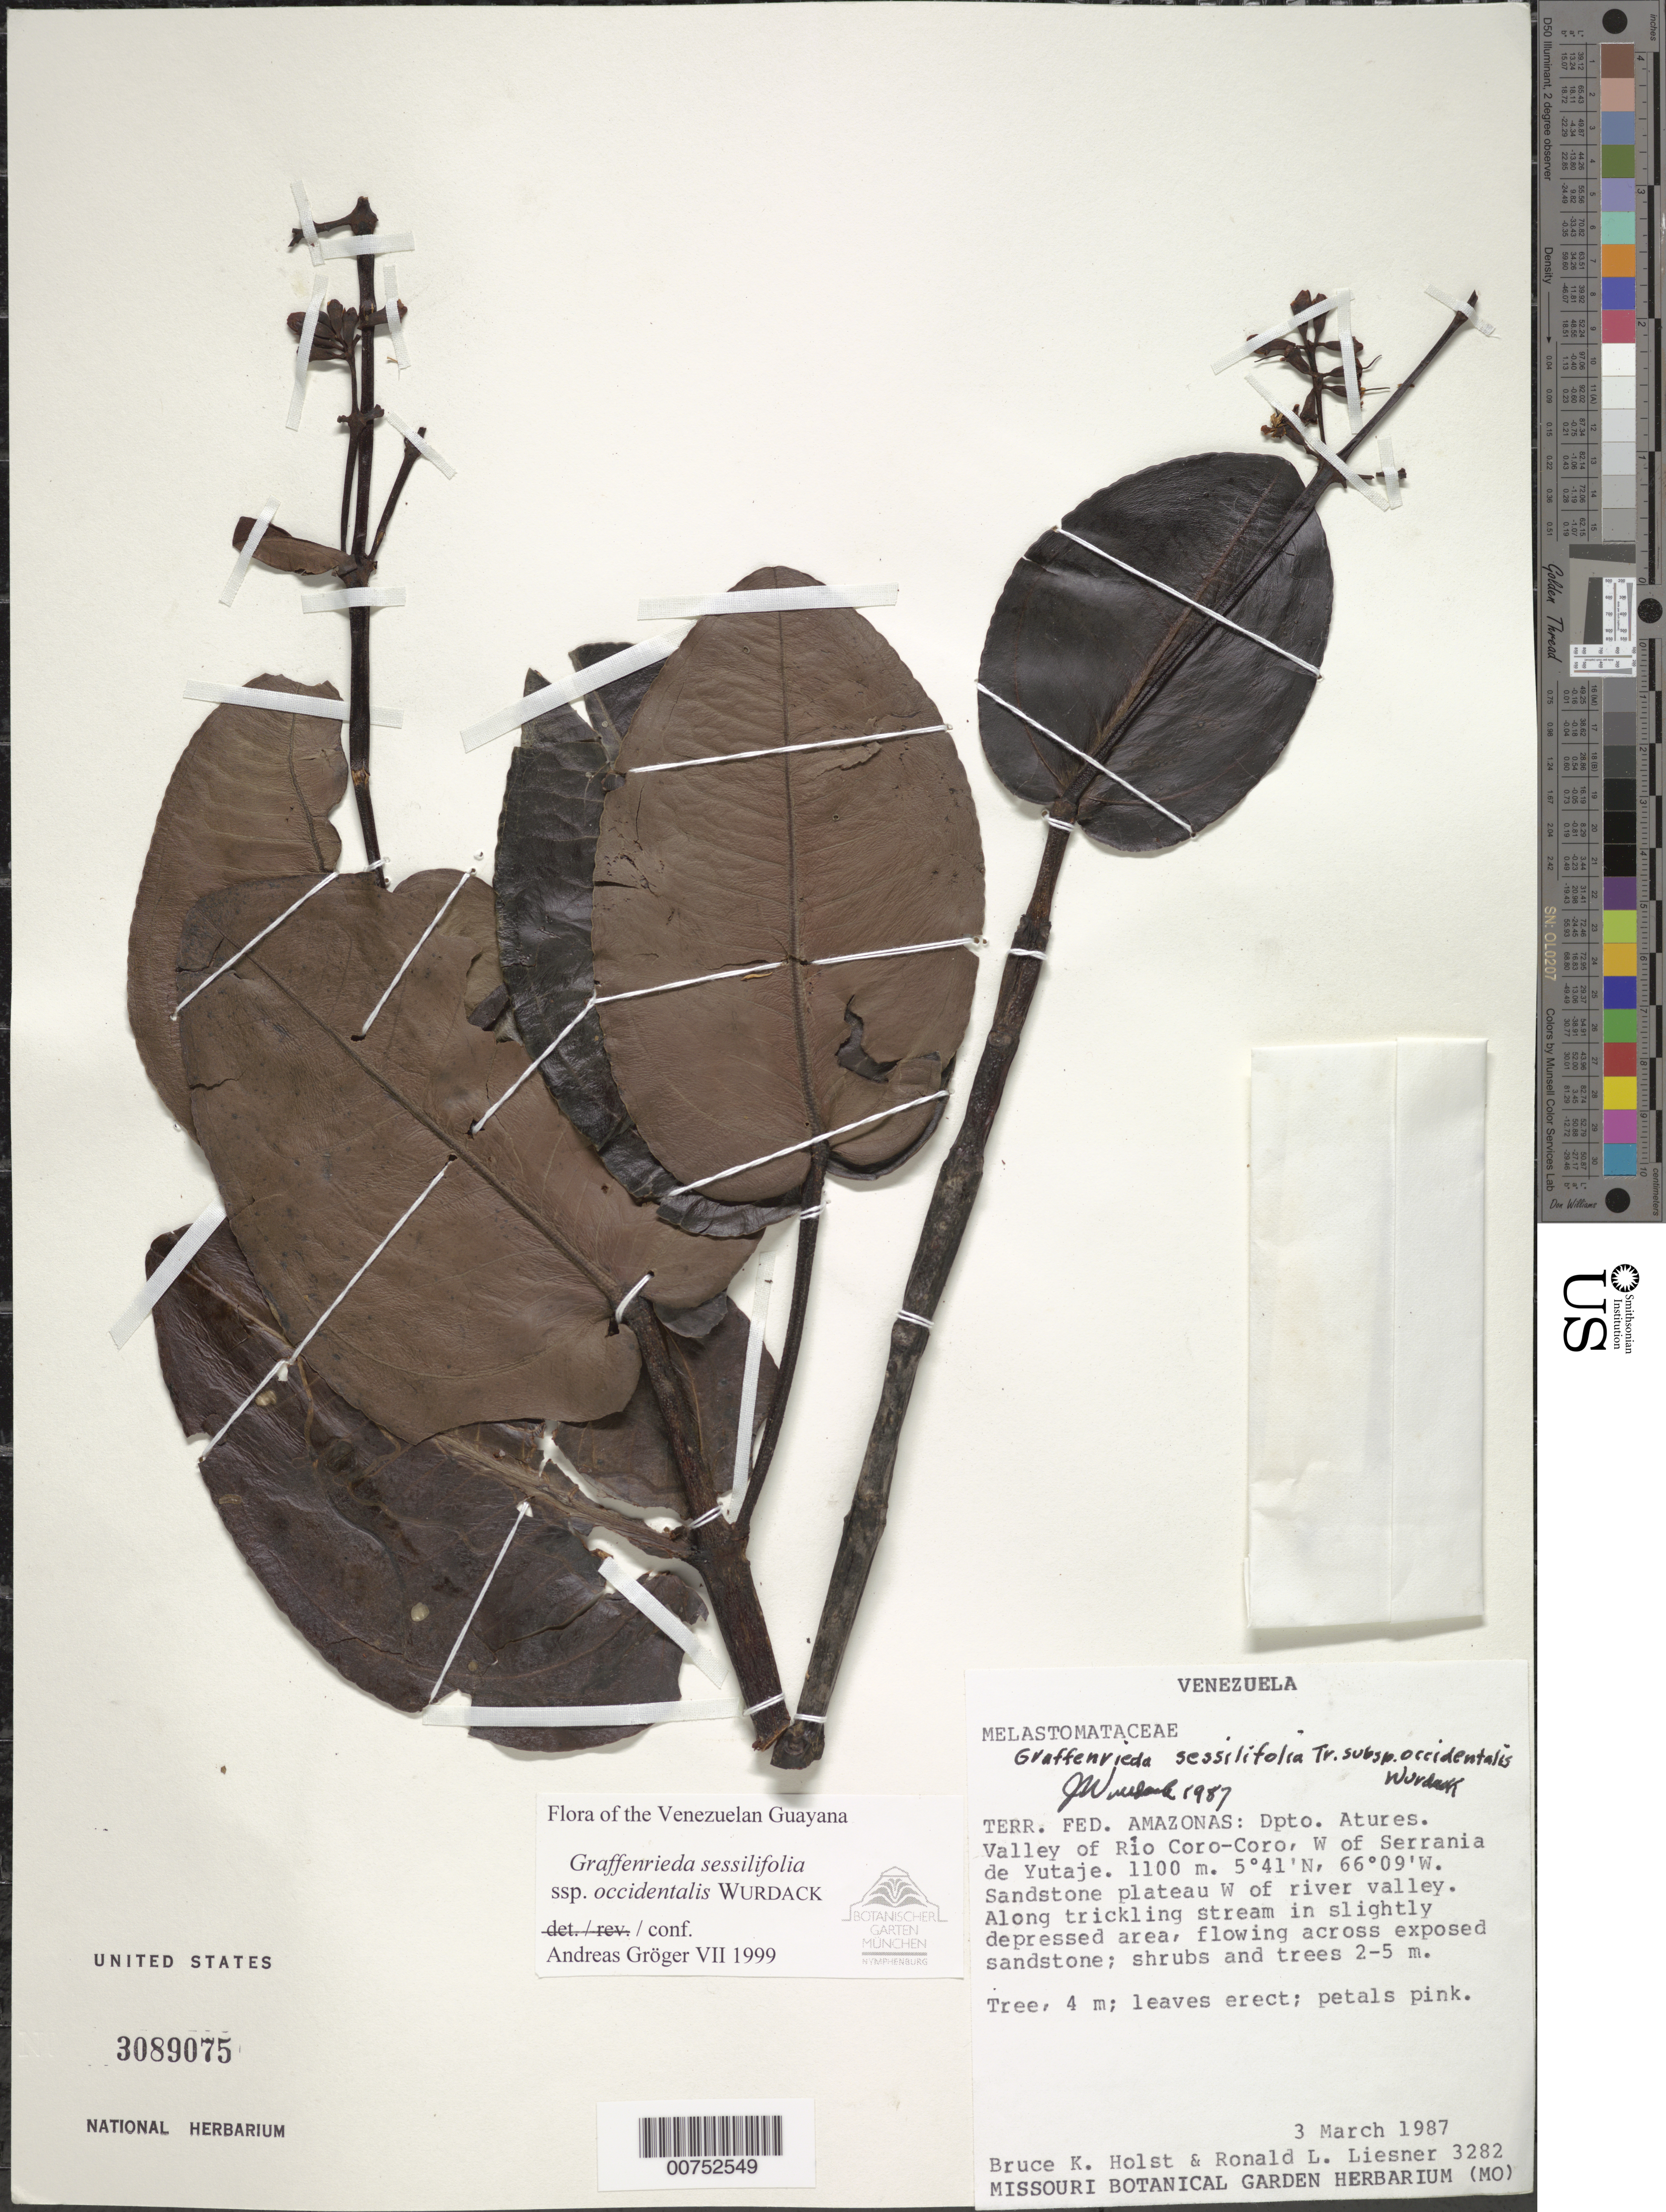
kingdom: Plantae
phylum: Tracheophyta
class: Magnoliopsida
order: Myrtales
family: Melastomataceae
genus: Graffenrieda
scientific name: Graffenrieda sessilifolia subsp. occidentalis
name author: Wurdack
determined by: Gröger, A.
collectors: B. Holst & R. L. Liesner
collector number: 3282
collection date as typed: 3-Mar-87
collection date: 1987-03-03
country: Venezuela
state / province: Amazonas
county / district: Atures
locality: Río Coro-Coro valley, W of Serrania de Yutajé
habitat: Standstone plateau; along trickling stream in sl depressed area, floweing across exposed sandstone, shrubs & trees 2-5 m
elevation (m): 1100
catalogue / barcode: US 3089075